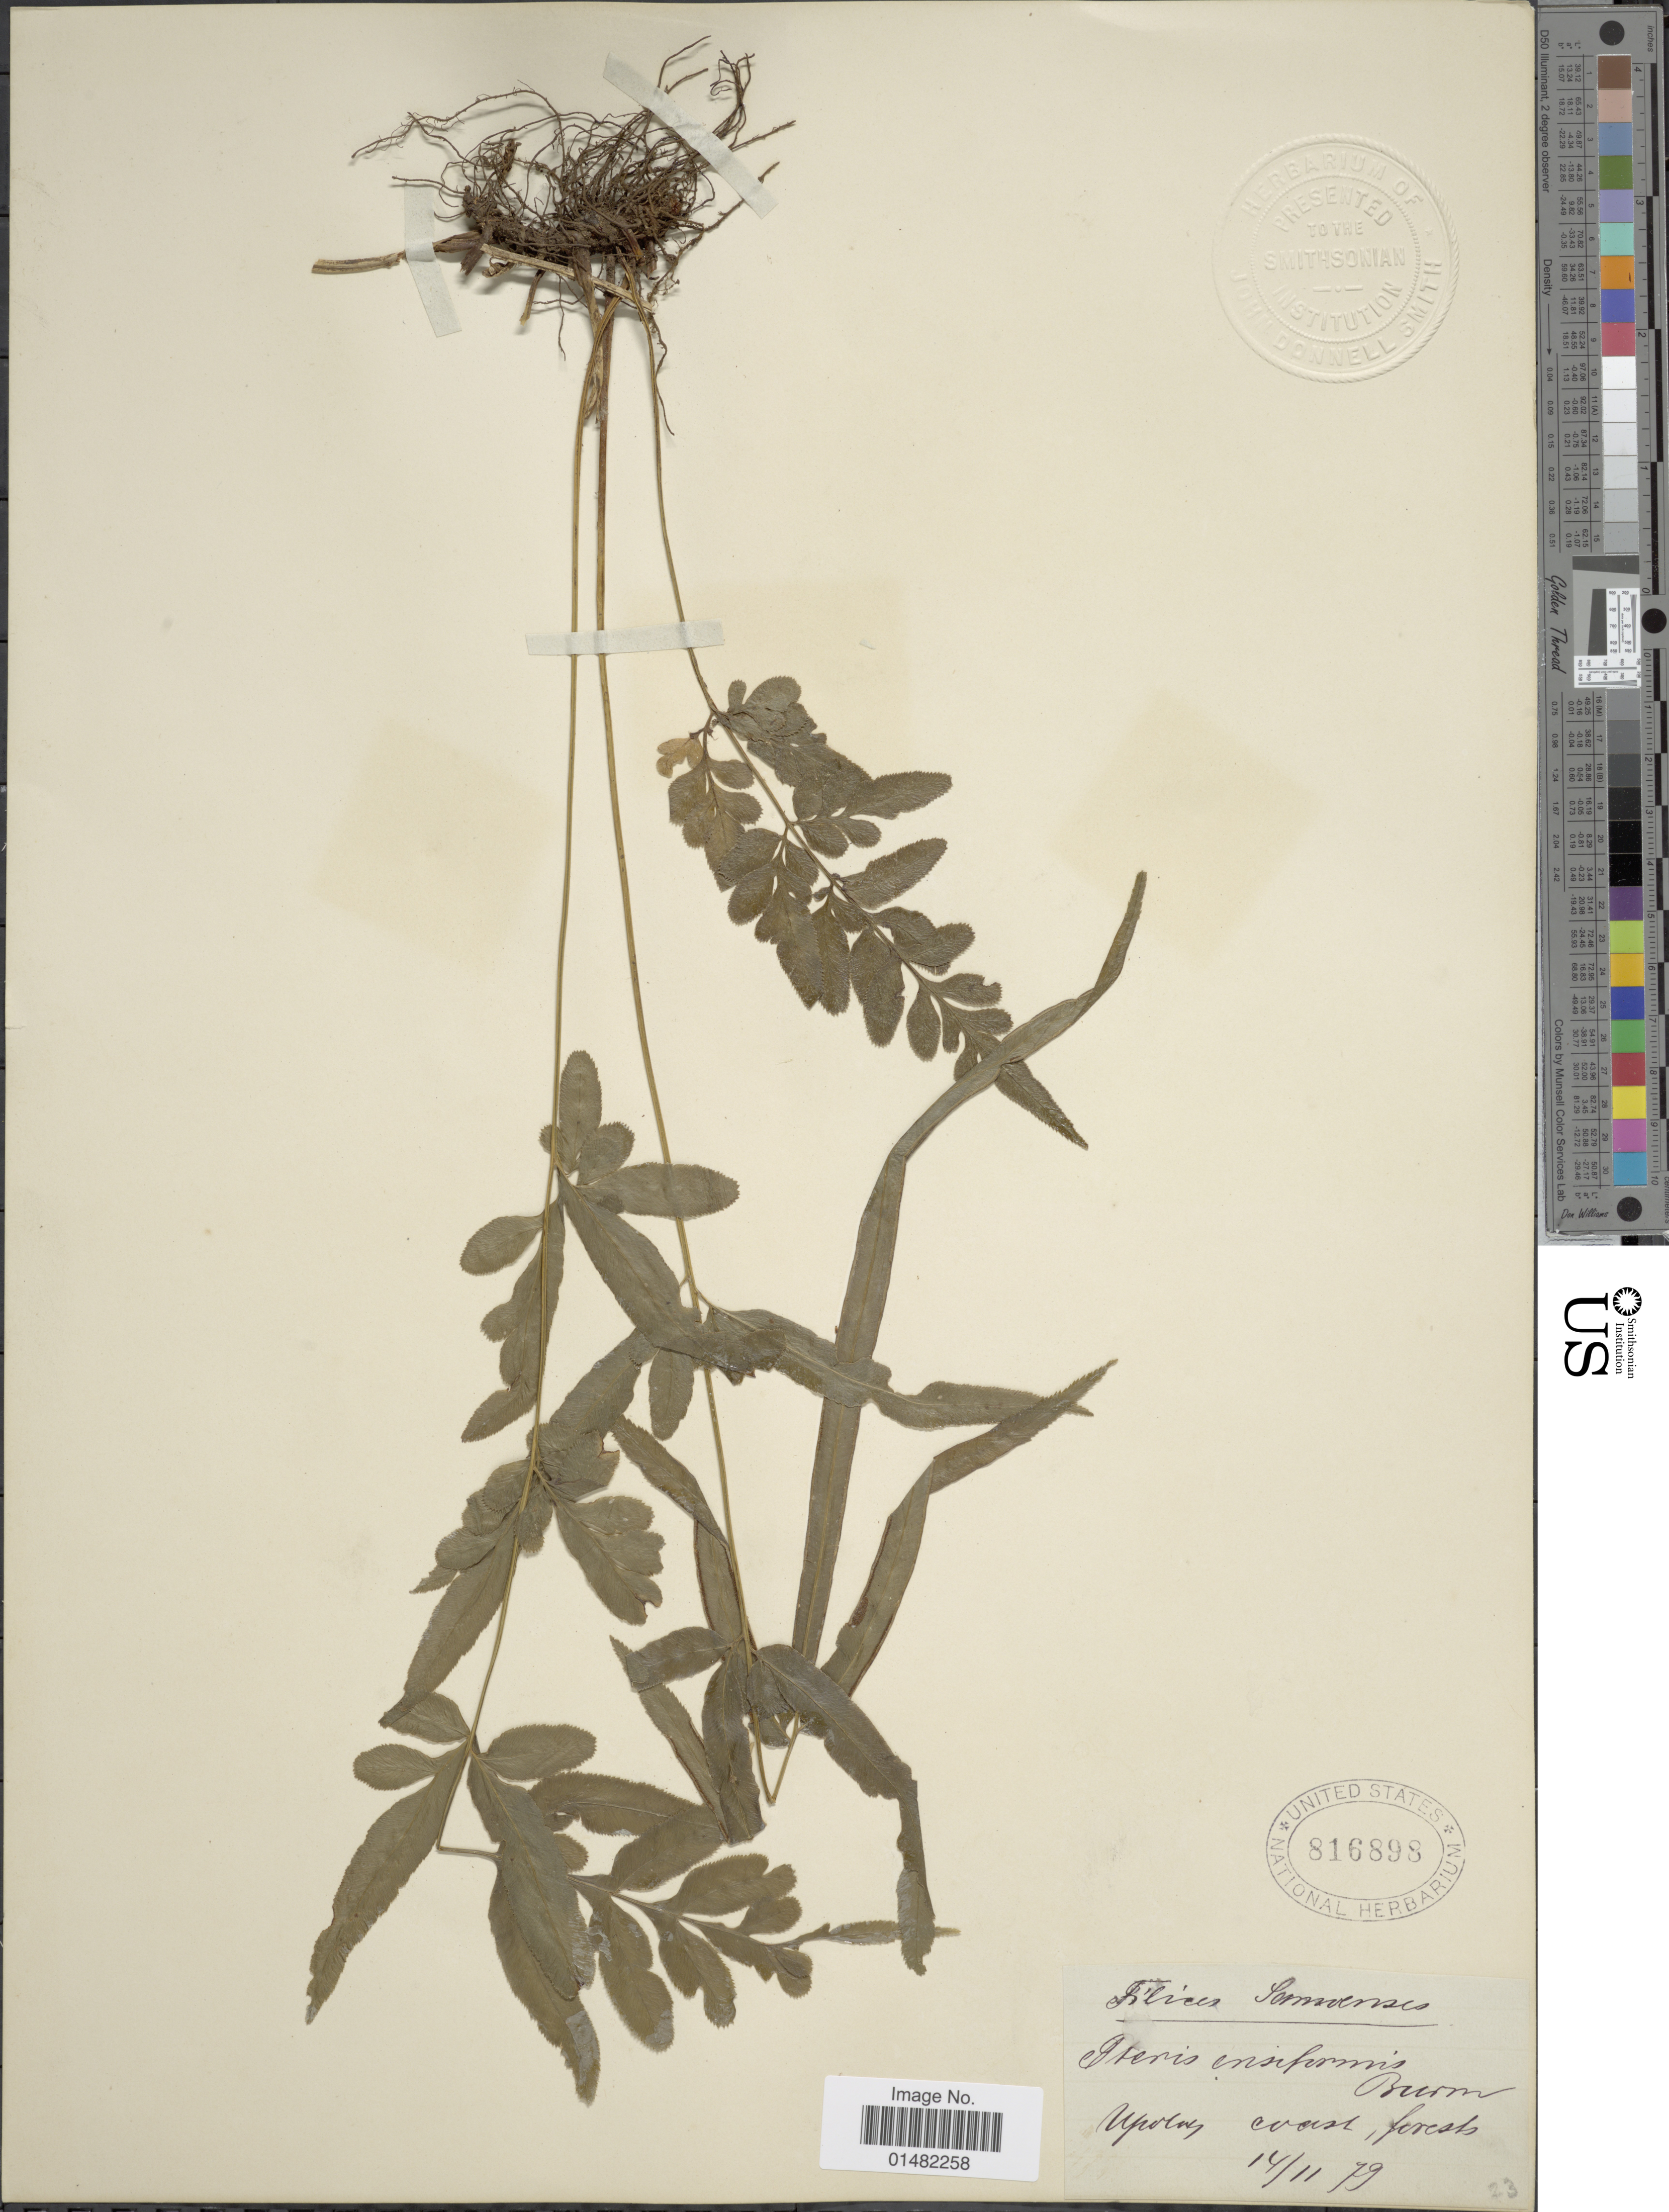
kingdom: Plantae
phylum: Tracheophyta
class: Polypodiopsida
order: Polypodiales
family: Pteridaceae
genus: Pteris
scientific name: Pteris ensiformis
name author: Burm. f.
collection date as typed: Transcribed d/m/y: 14/11/79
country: Samoa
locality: Upolu coast forests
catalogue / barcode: US 816898